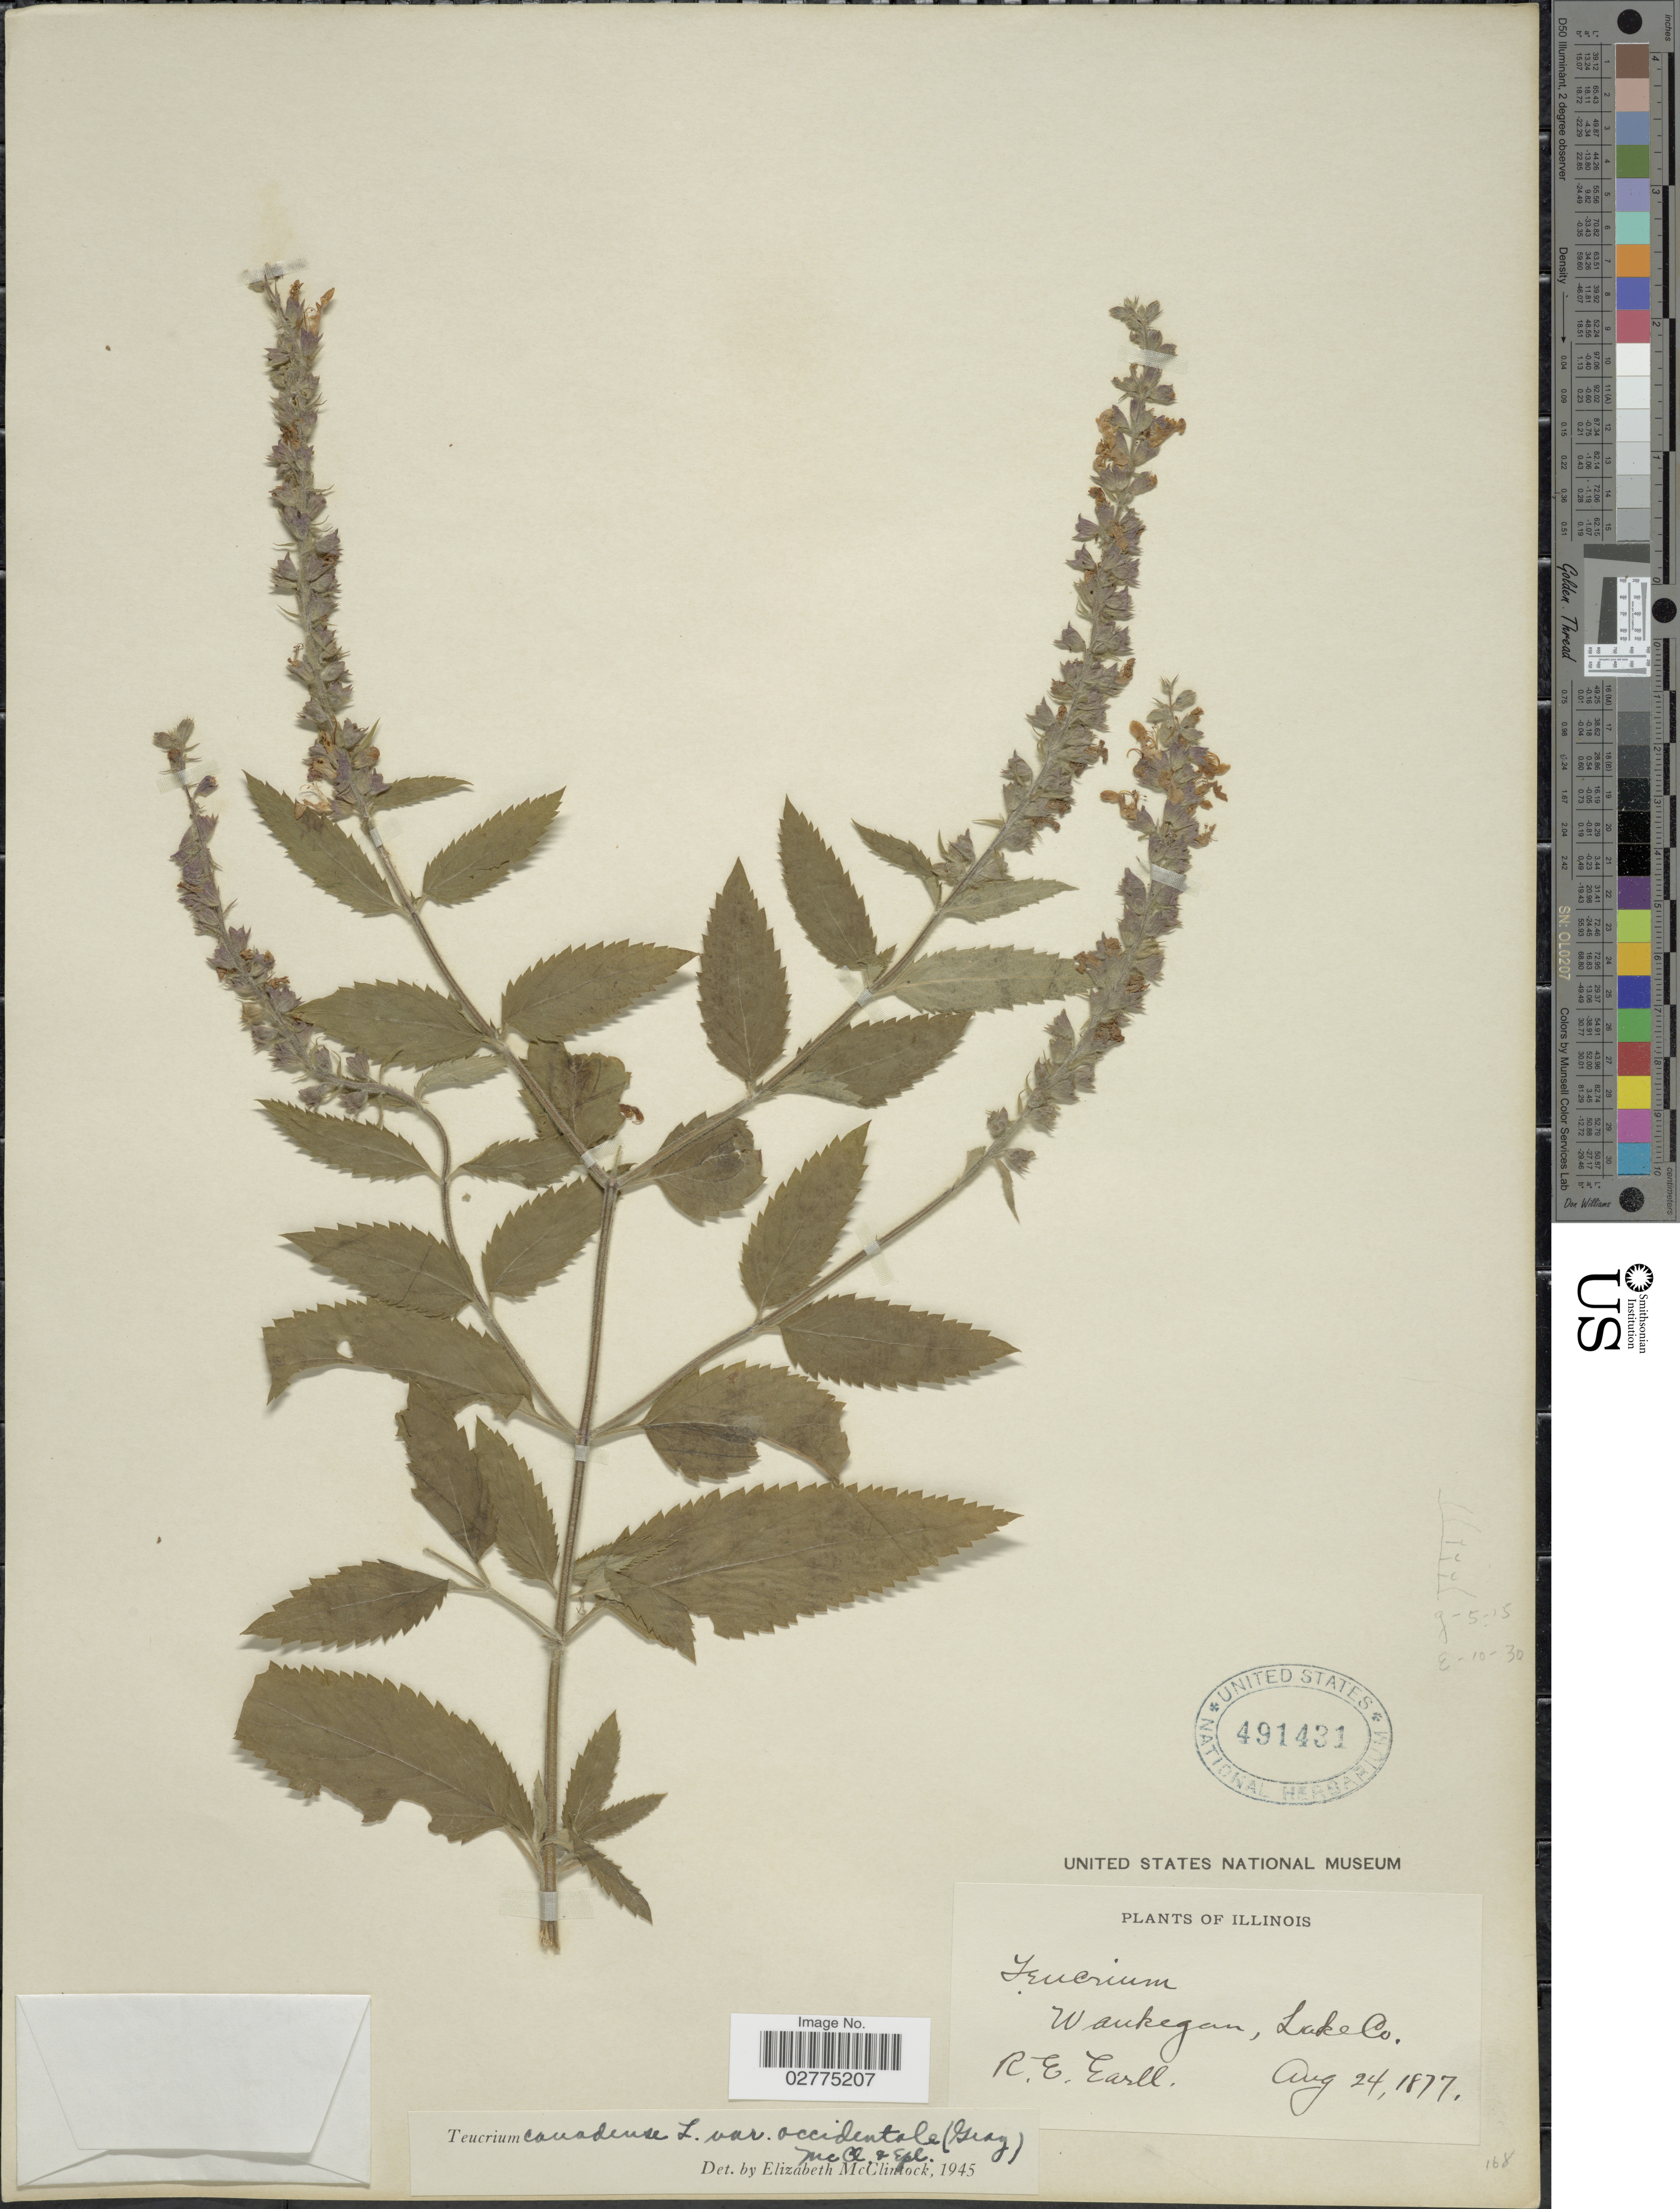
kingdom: Plantae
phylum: Tracheophyta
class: Magnoliopsida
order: Lamiales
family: Lamiaceae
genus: Teucrium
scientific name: Teucrium canadense var. occidentale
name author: (A. Gray) E. M. McClint. & Epling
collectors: R. Earll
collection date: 1877-08-24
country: United States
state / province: Illinois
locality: Waukegan, Lake Co.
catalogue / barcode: US 491431